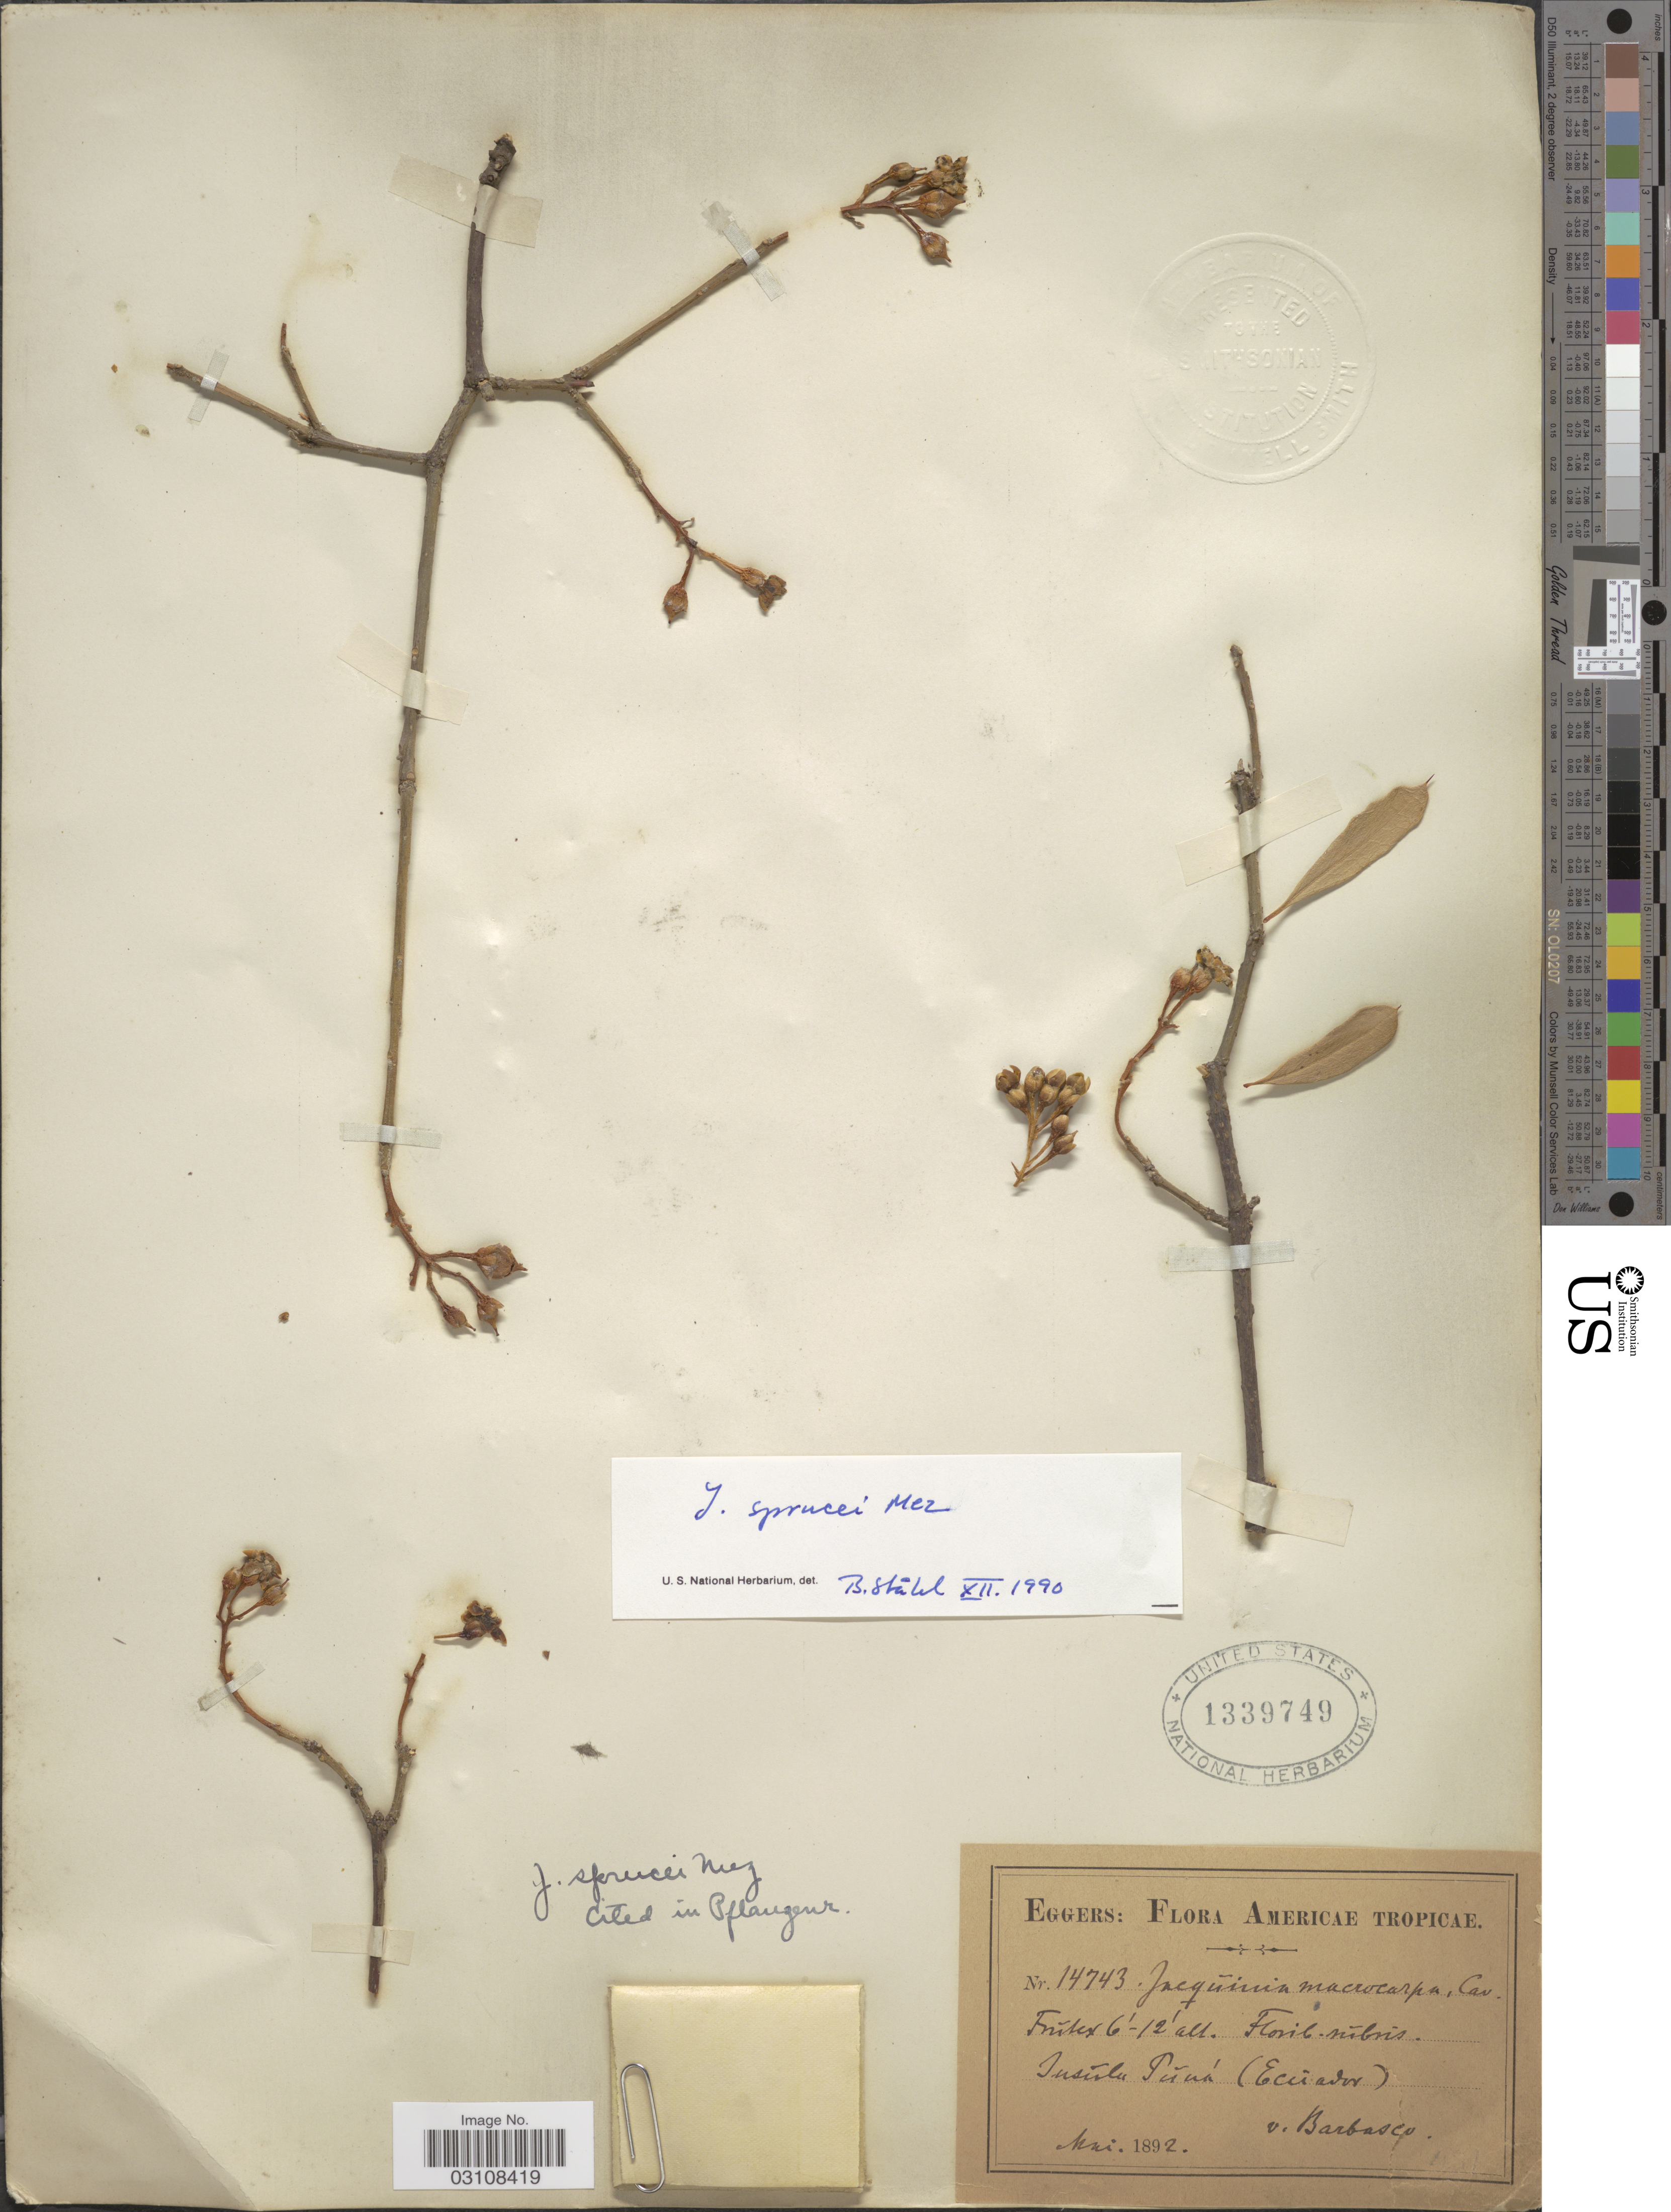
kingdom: Plantae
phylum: Tracheophyta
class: Magnoliopsida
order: Ericales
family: Primulaceae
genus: Bonellia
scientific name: Bonellia sprucei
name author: (Mez) B. Ståhl & Källersjö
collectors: -. Eggers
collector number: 14743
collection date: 1892-05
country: Ecuador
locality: Americae Tropicae. Insula Puná. v. Barbasco.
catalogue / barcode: US 1339749